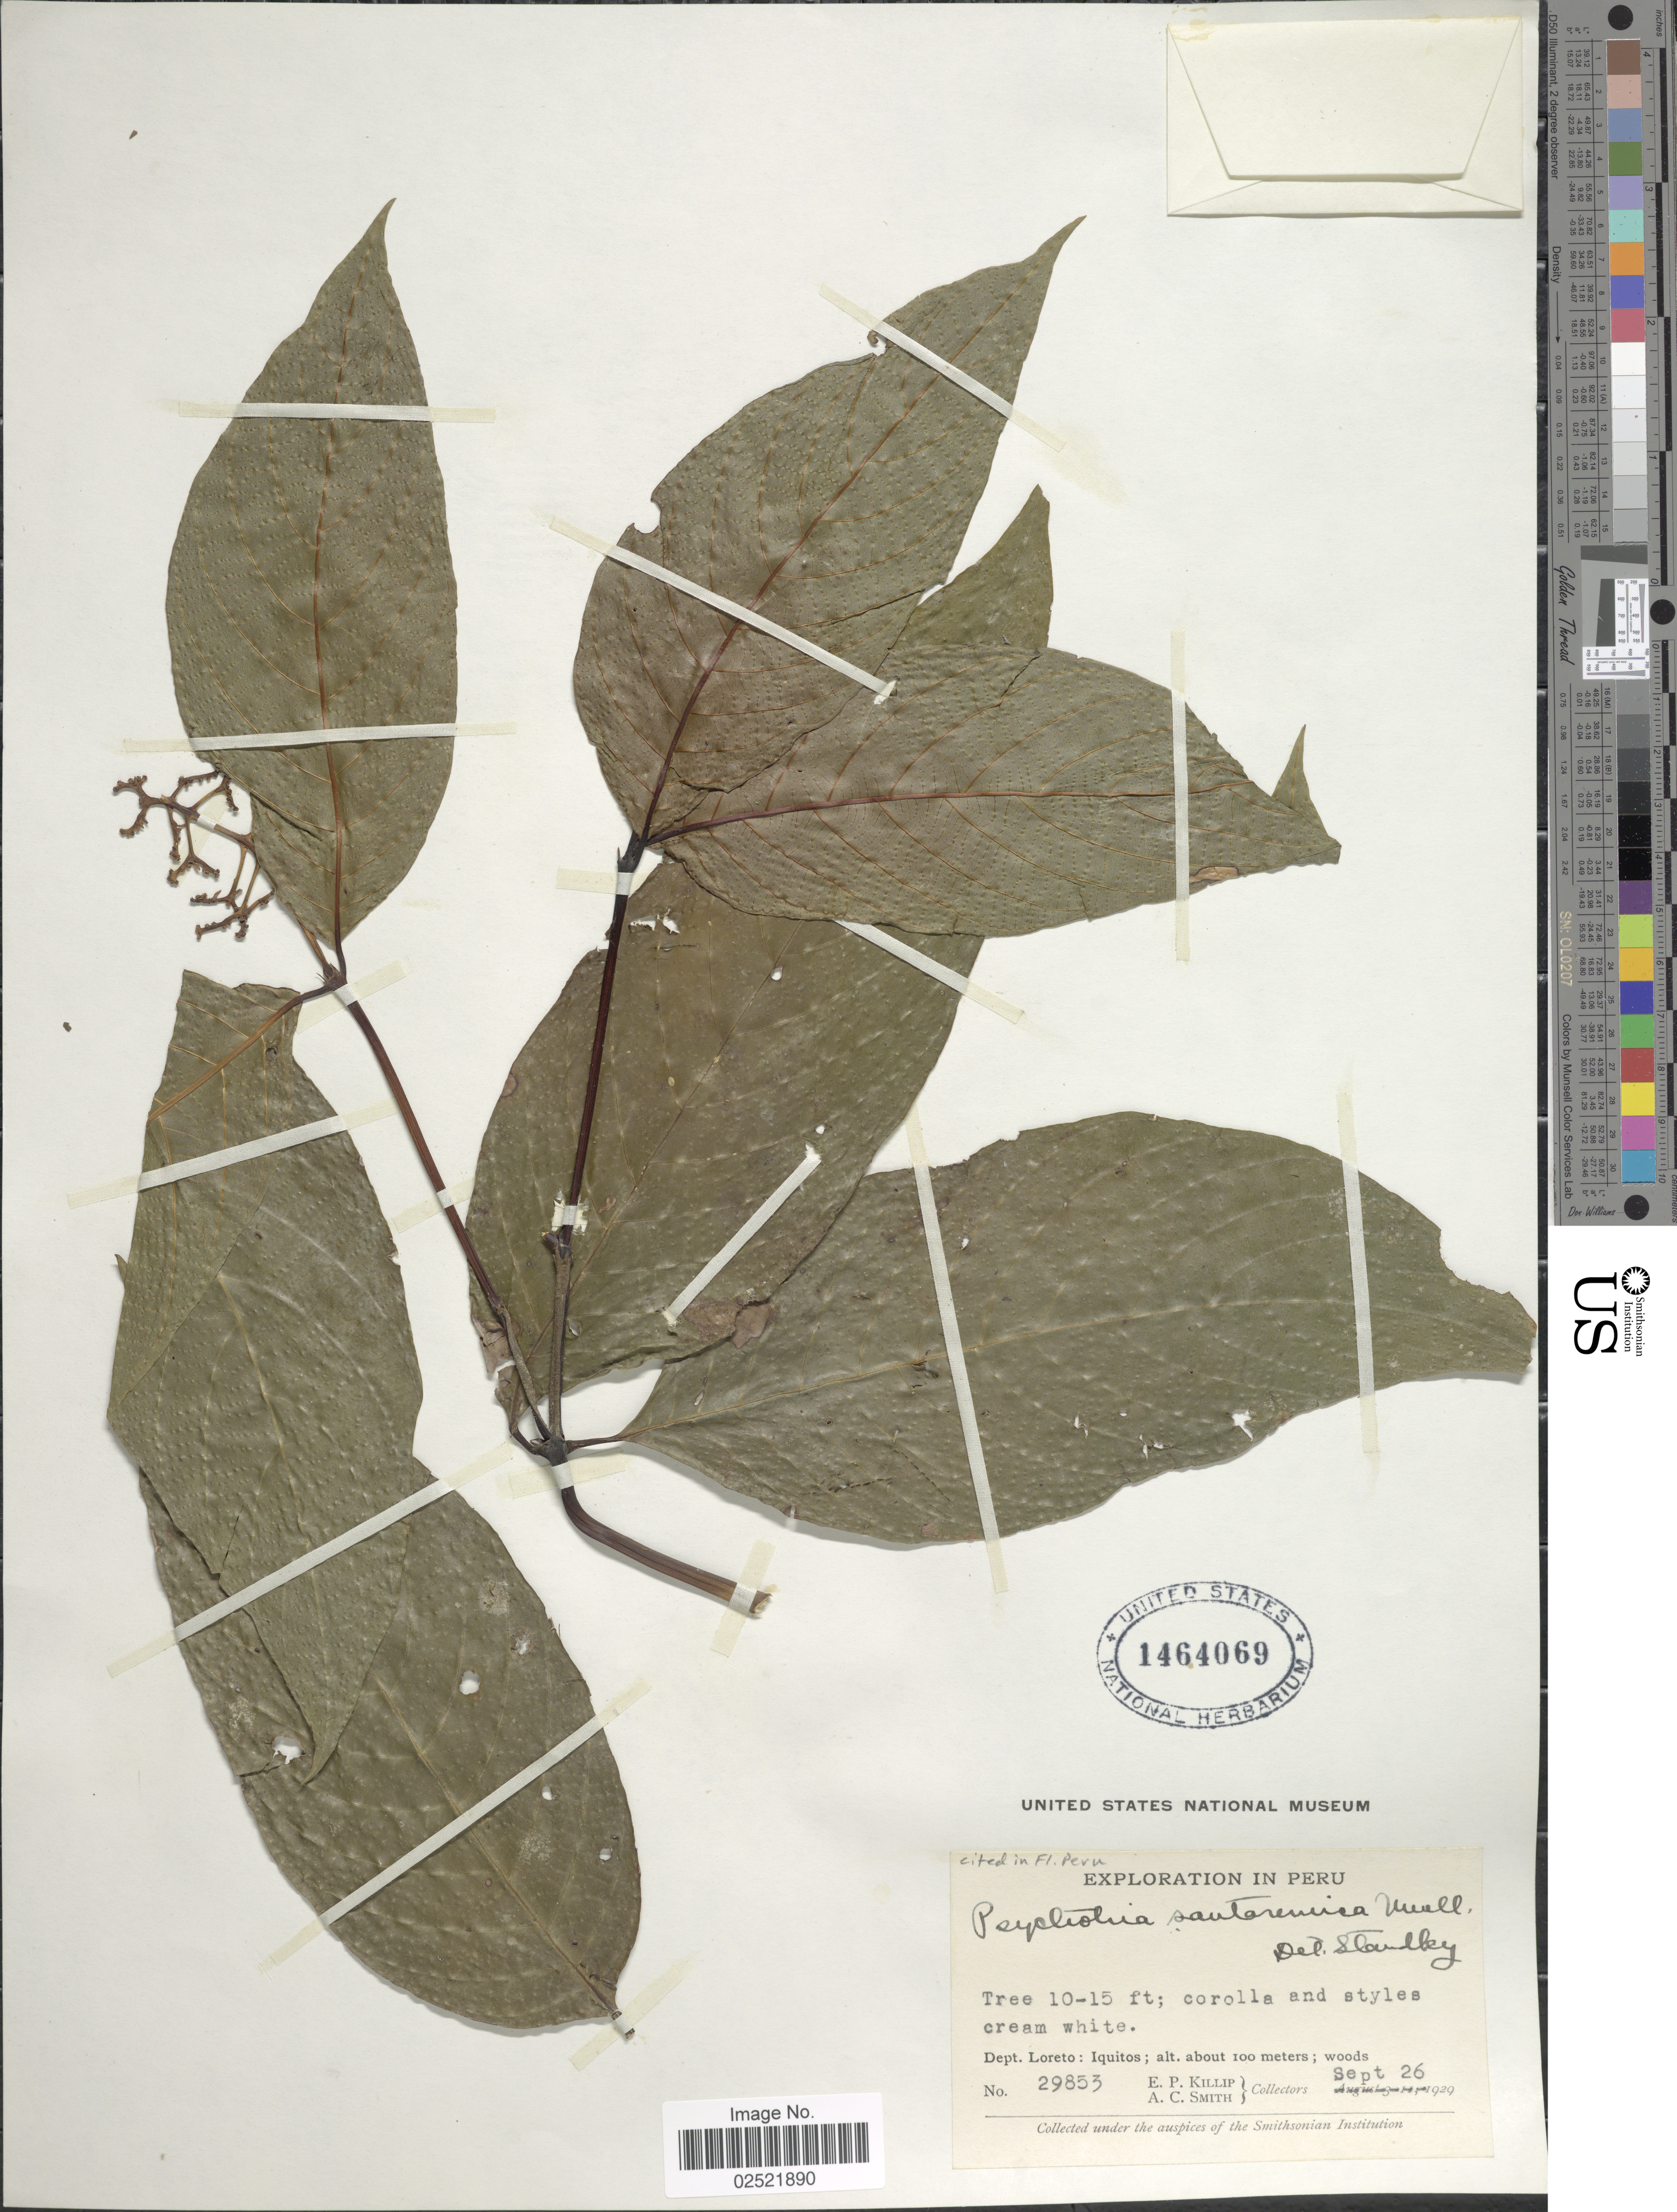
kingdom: Plantae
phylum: Tracheophyta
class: Magnoliopsida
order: Gentianales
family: Rubiaceae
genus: Psychotria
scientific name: Psychotria santaremica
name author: Müll. Arg.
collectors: E. P. Killip & A. C. Smith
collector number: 29853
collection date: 1929-09-26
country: Peru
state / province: Loreto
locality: Iquitos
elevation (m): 100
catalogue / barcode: US 1464069